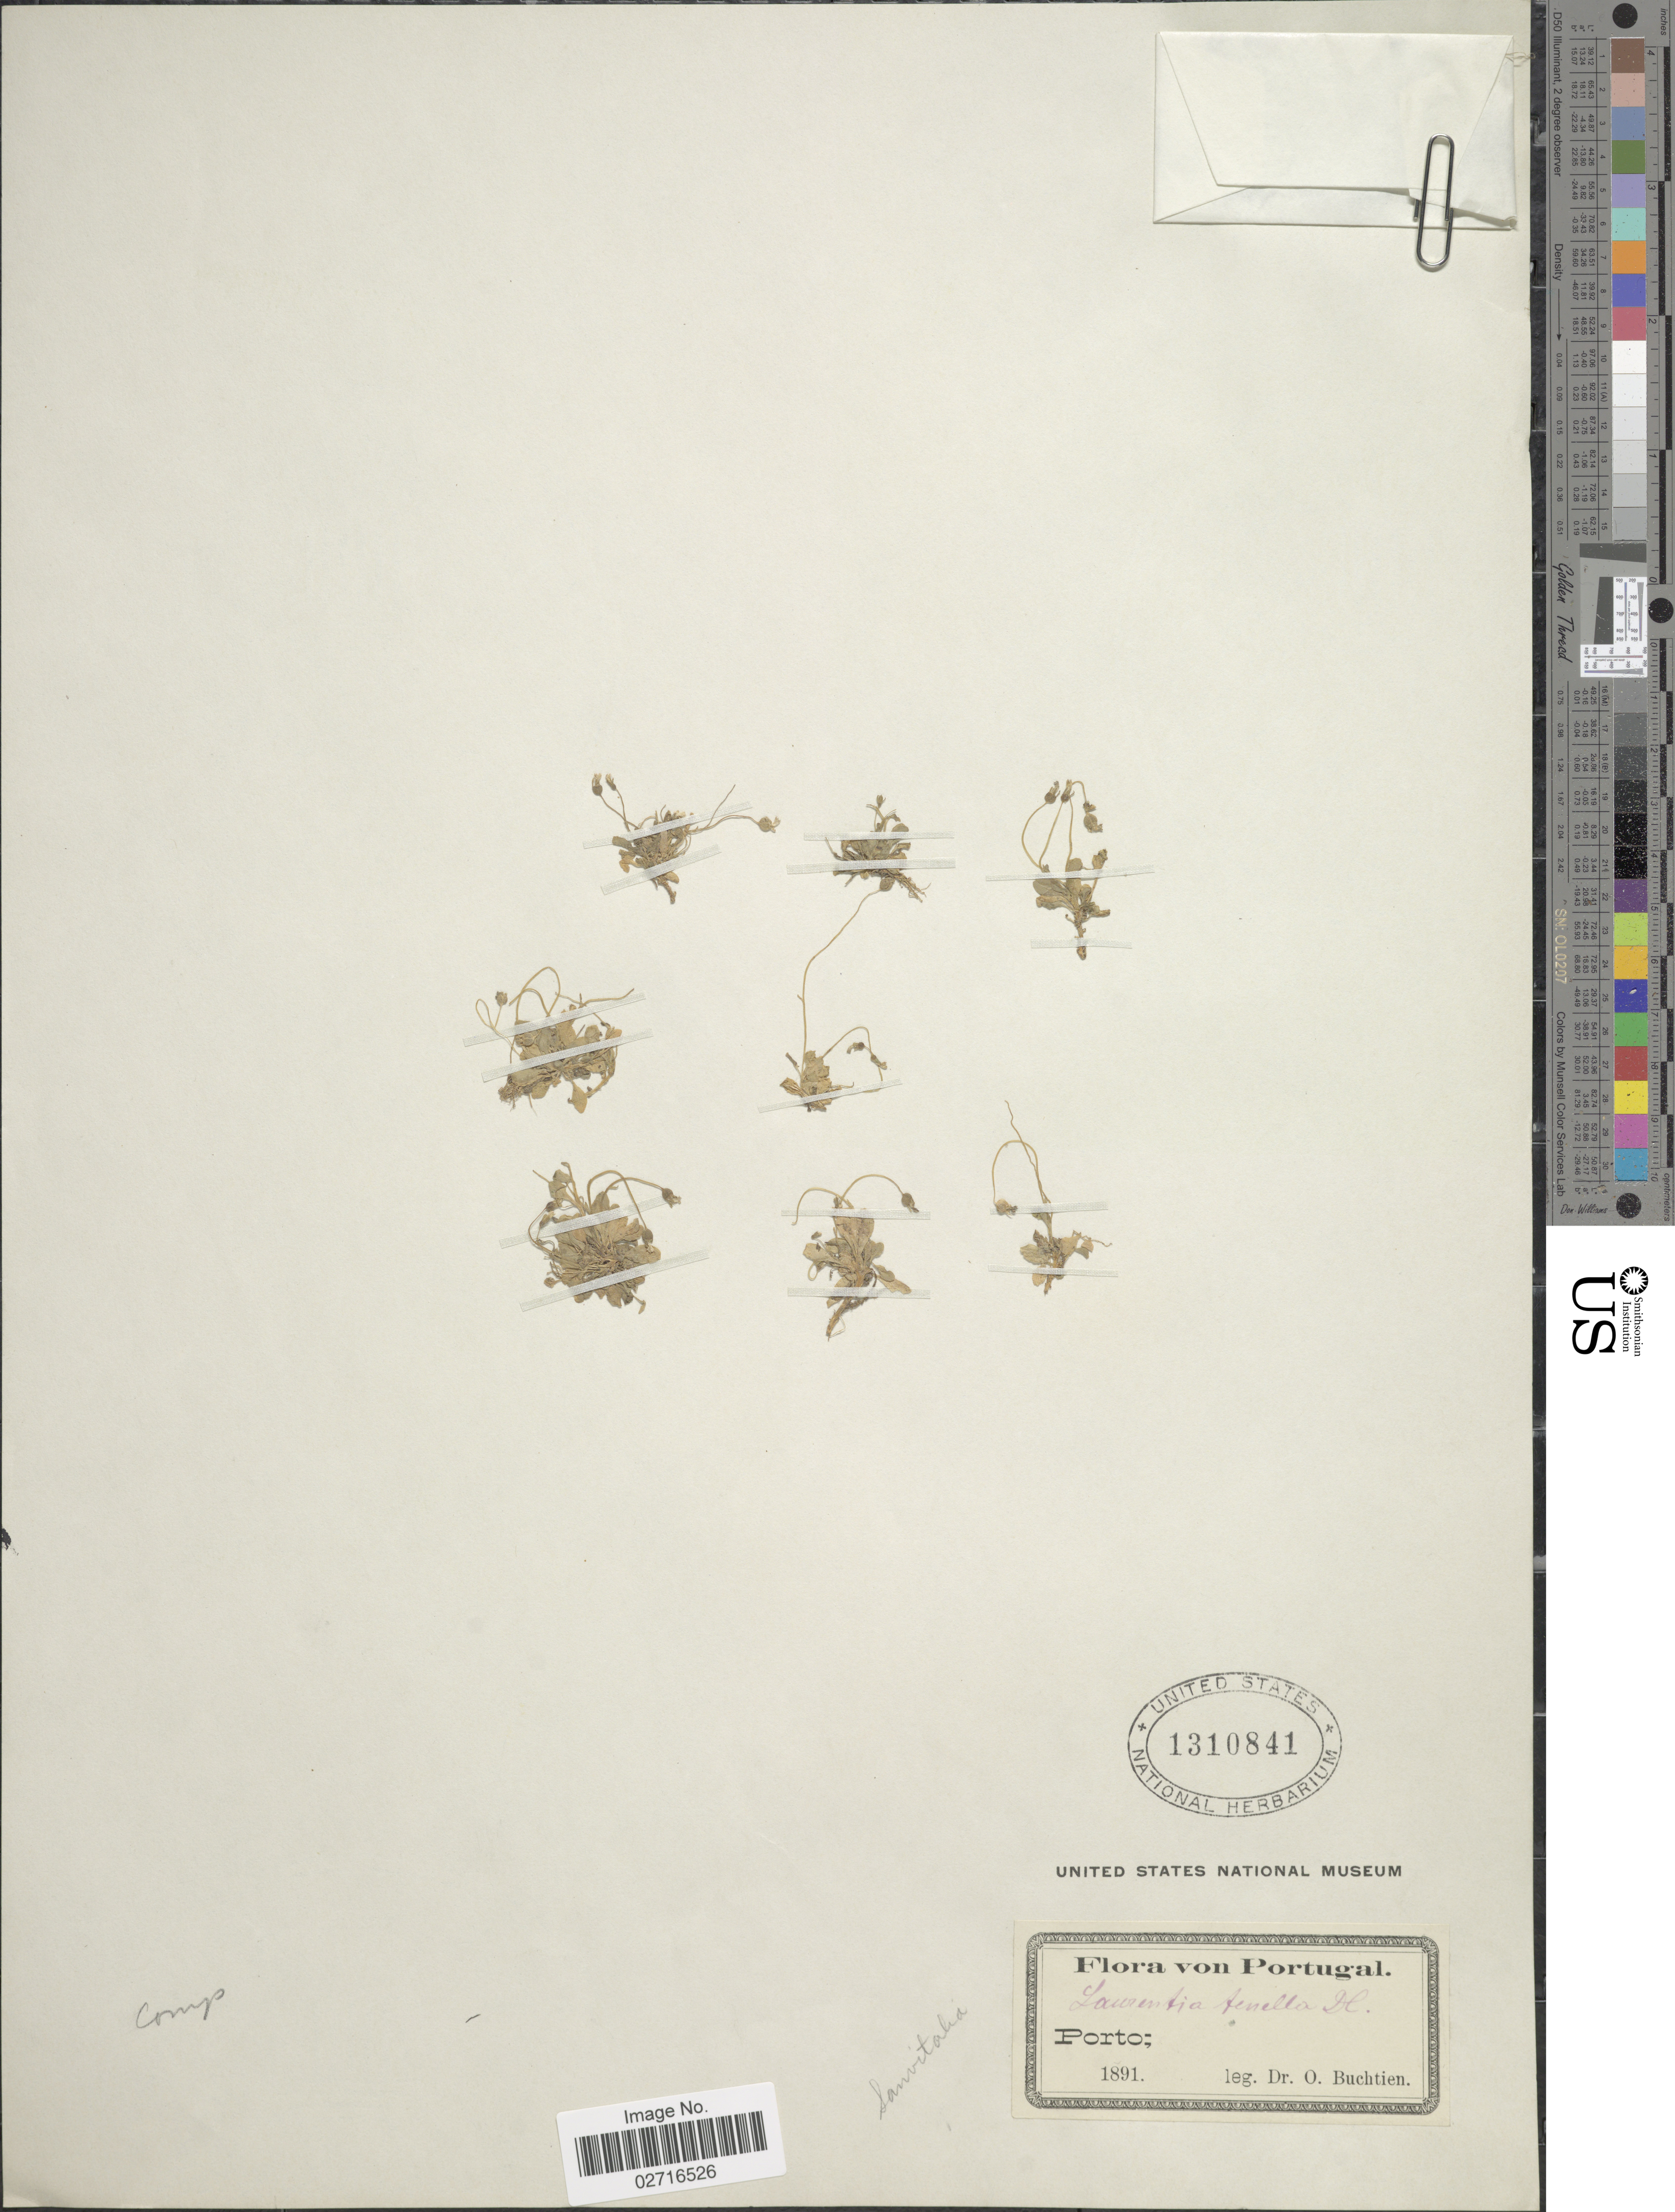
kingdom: Plantae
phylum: Tracheophyta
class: Magnoliopsida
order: Asterales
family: Campanulaceae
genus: Laurentia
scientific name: Laurentia tenella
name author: A. DC.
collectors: O. Buchtien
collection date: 1891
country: Portugal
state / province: Porto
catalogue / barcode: US 1310841